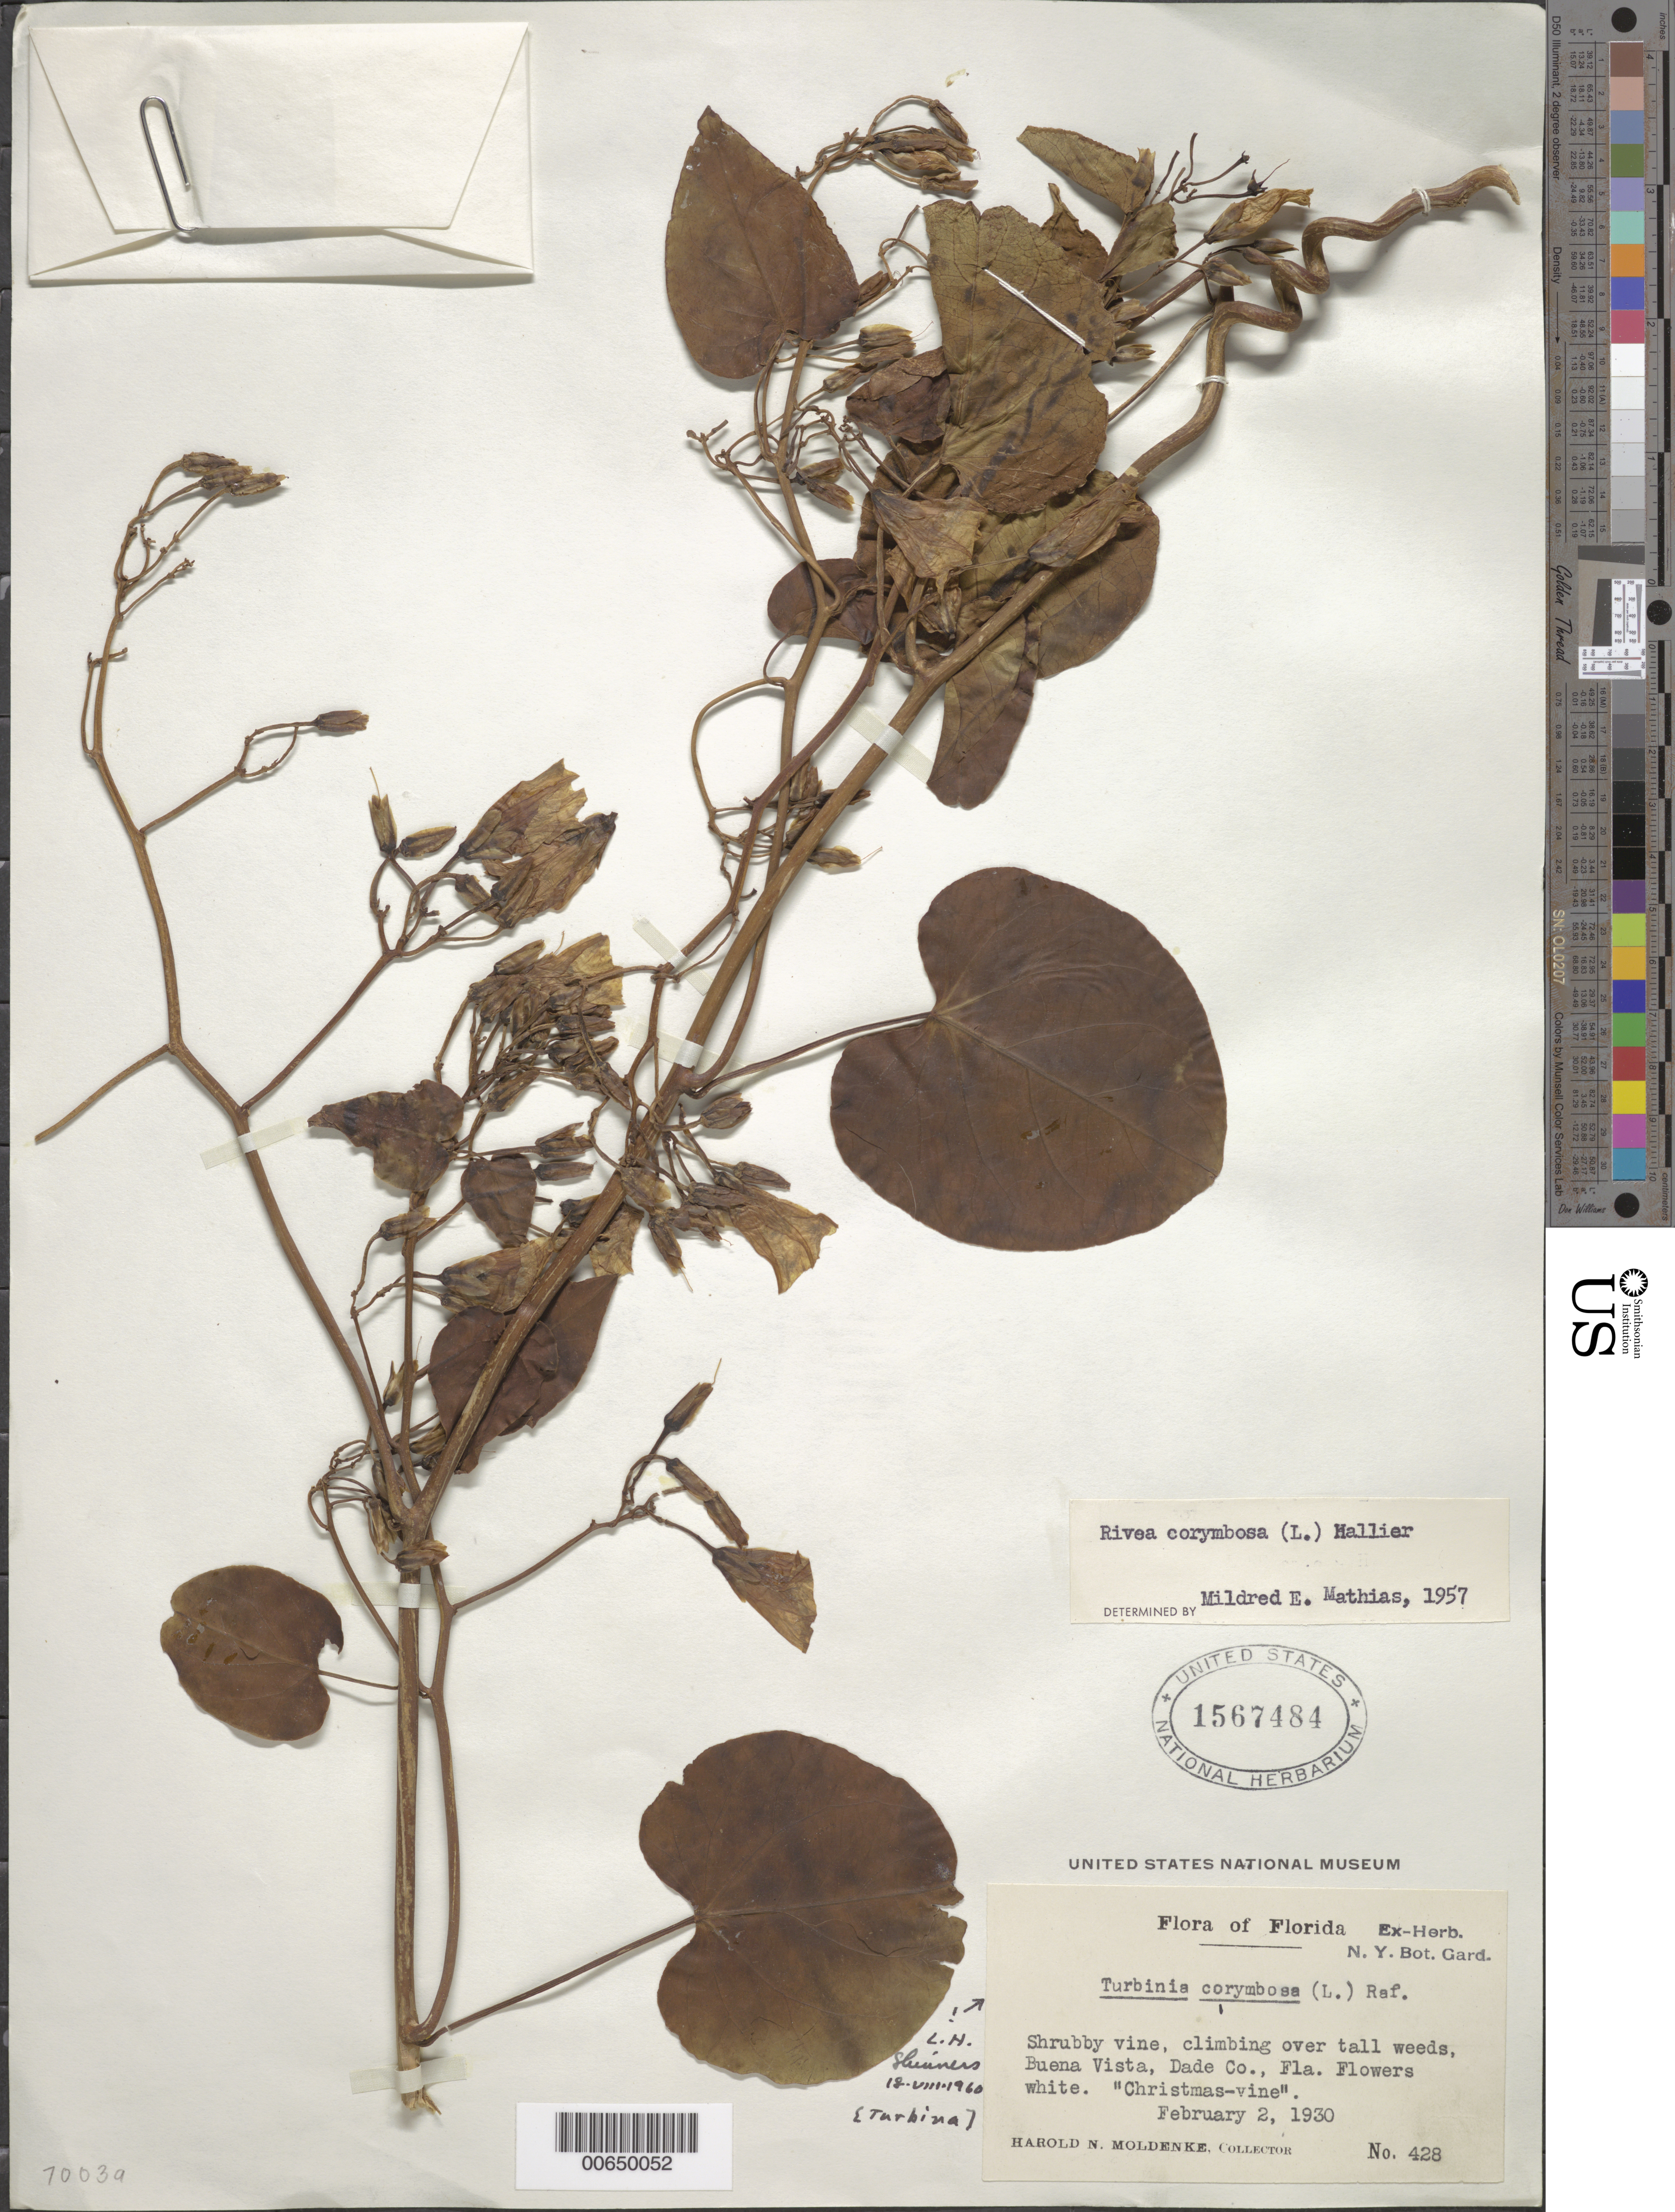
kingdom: Plantae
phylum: Tracheophyta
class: Magnoliopsida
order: Solanales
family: Convolvulaceae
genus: Turbina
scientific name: Turbina corymbosa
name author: (L.) Raf.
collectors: H. N. Moldenke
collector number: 428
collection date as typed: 02 Feb 1930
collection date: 1930-02-02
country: United States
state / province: Florida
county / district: Dade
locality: Buena Vista.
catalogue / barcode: US 1567484